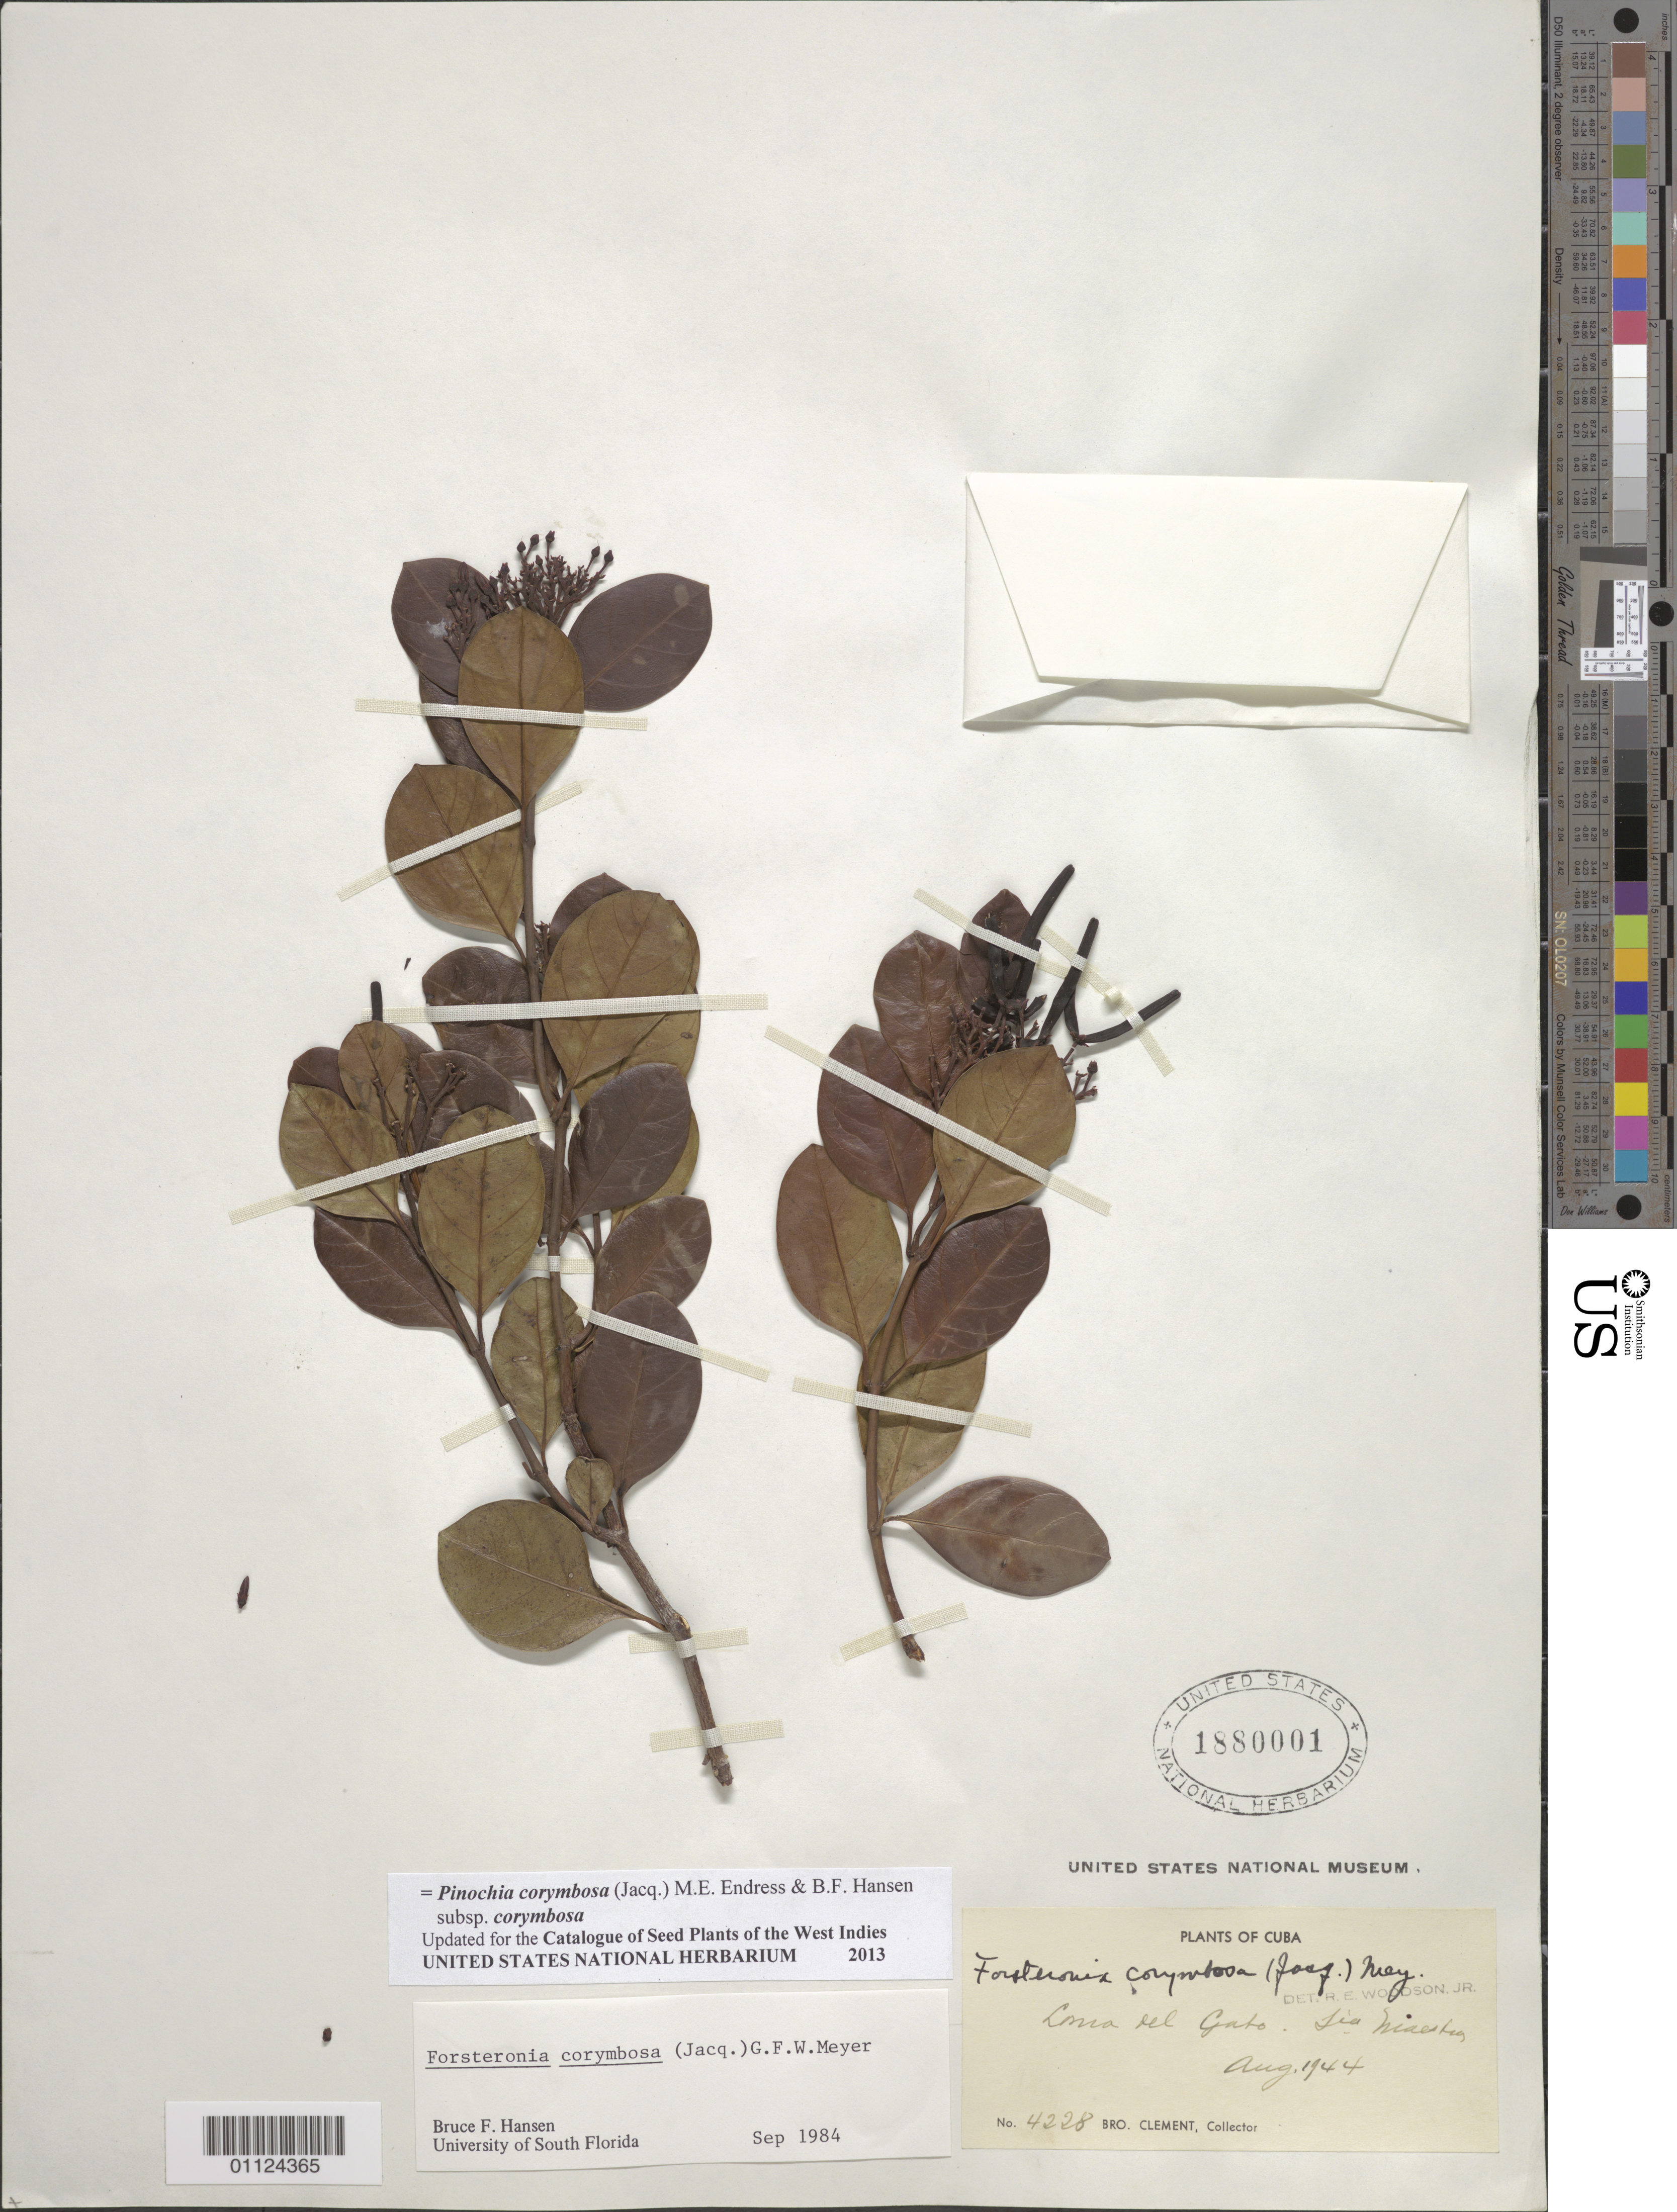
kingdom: Plantae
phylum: Tracheophyta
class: Magnoliopsida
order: Gentianales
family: Apocynaceae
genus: Pinochia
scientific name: Pinochia corymbosa subsp. corymbosa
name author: (Jacq.) M.E. Endress & B.F. Hansen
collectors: B. Clement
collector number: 4228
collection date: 1944-08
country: Cuba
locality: Loma del Gato.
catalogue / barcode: US 1880001